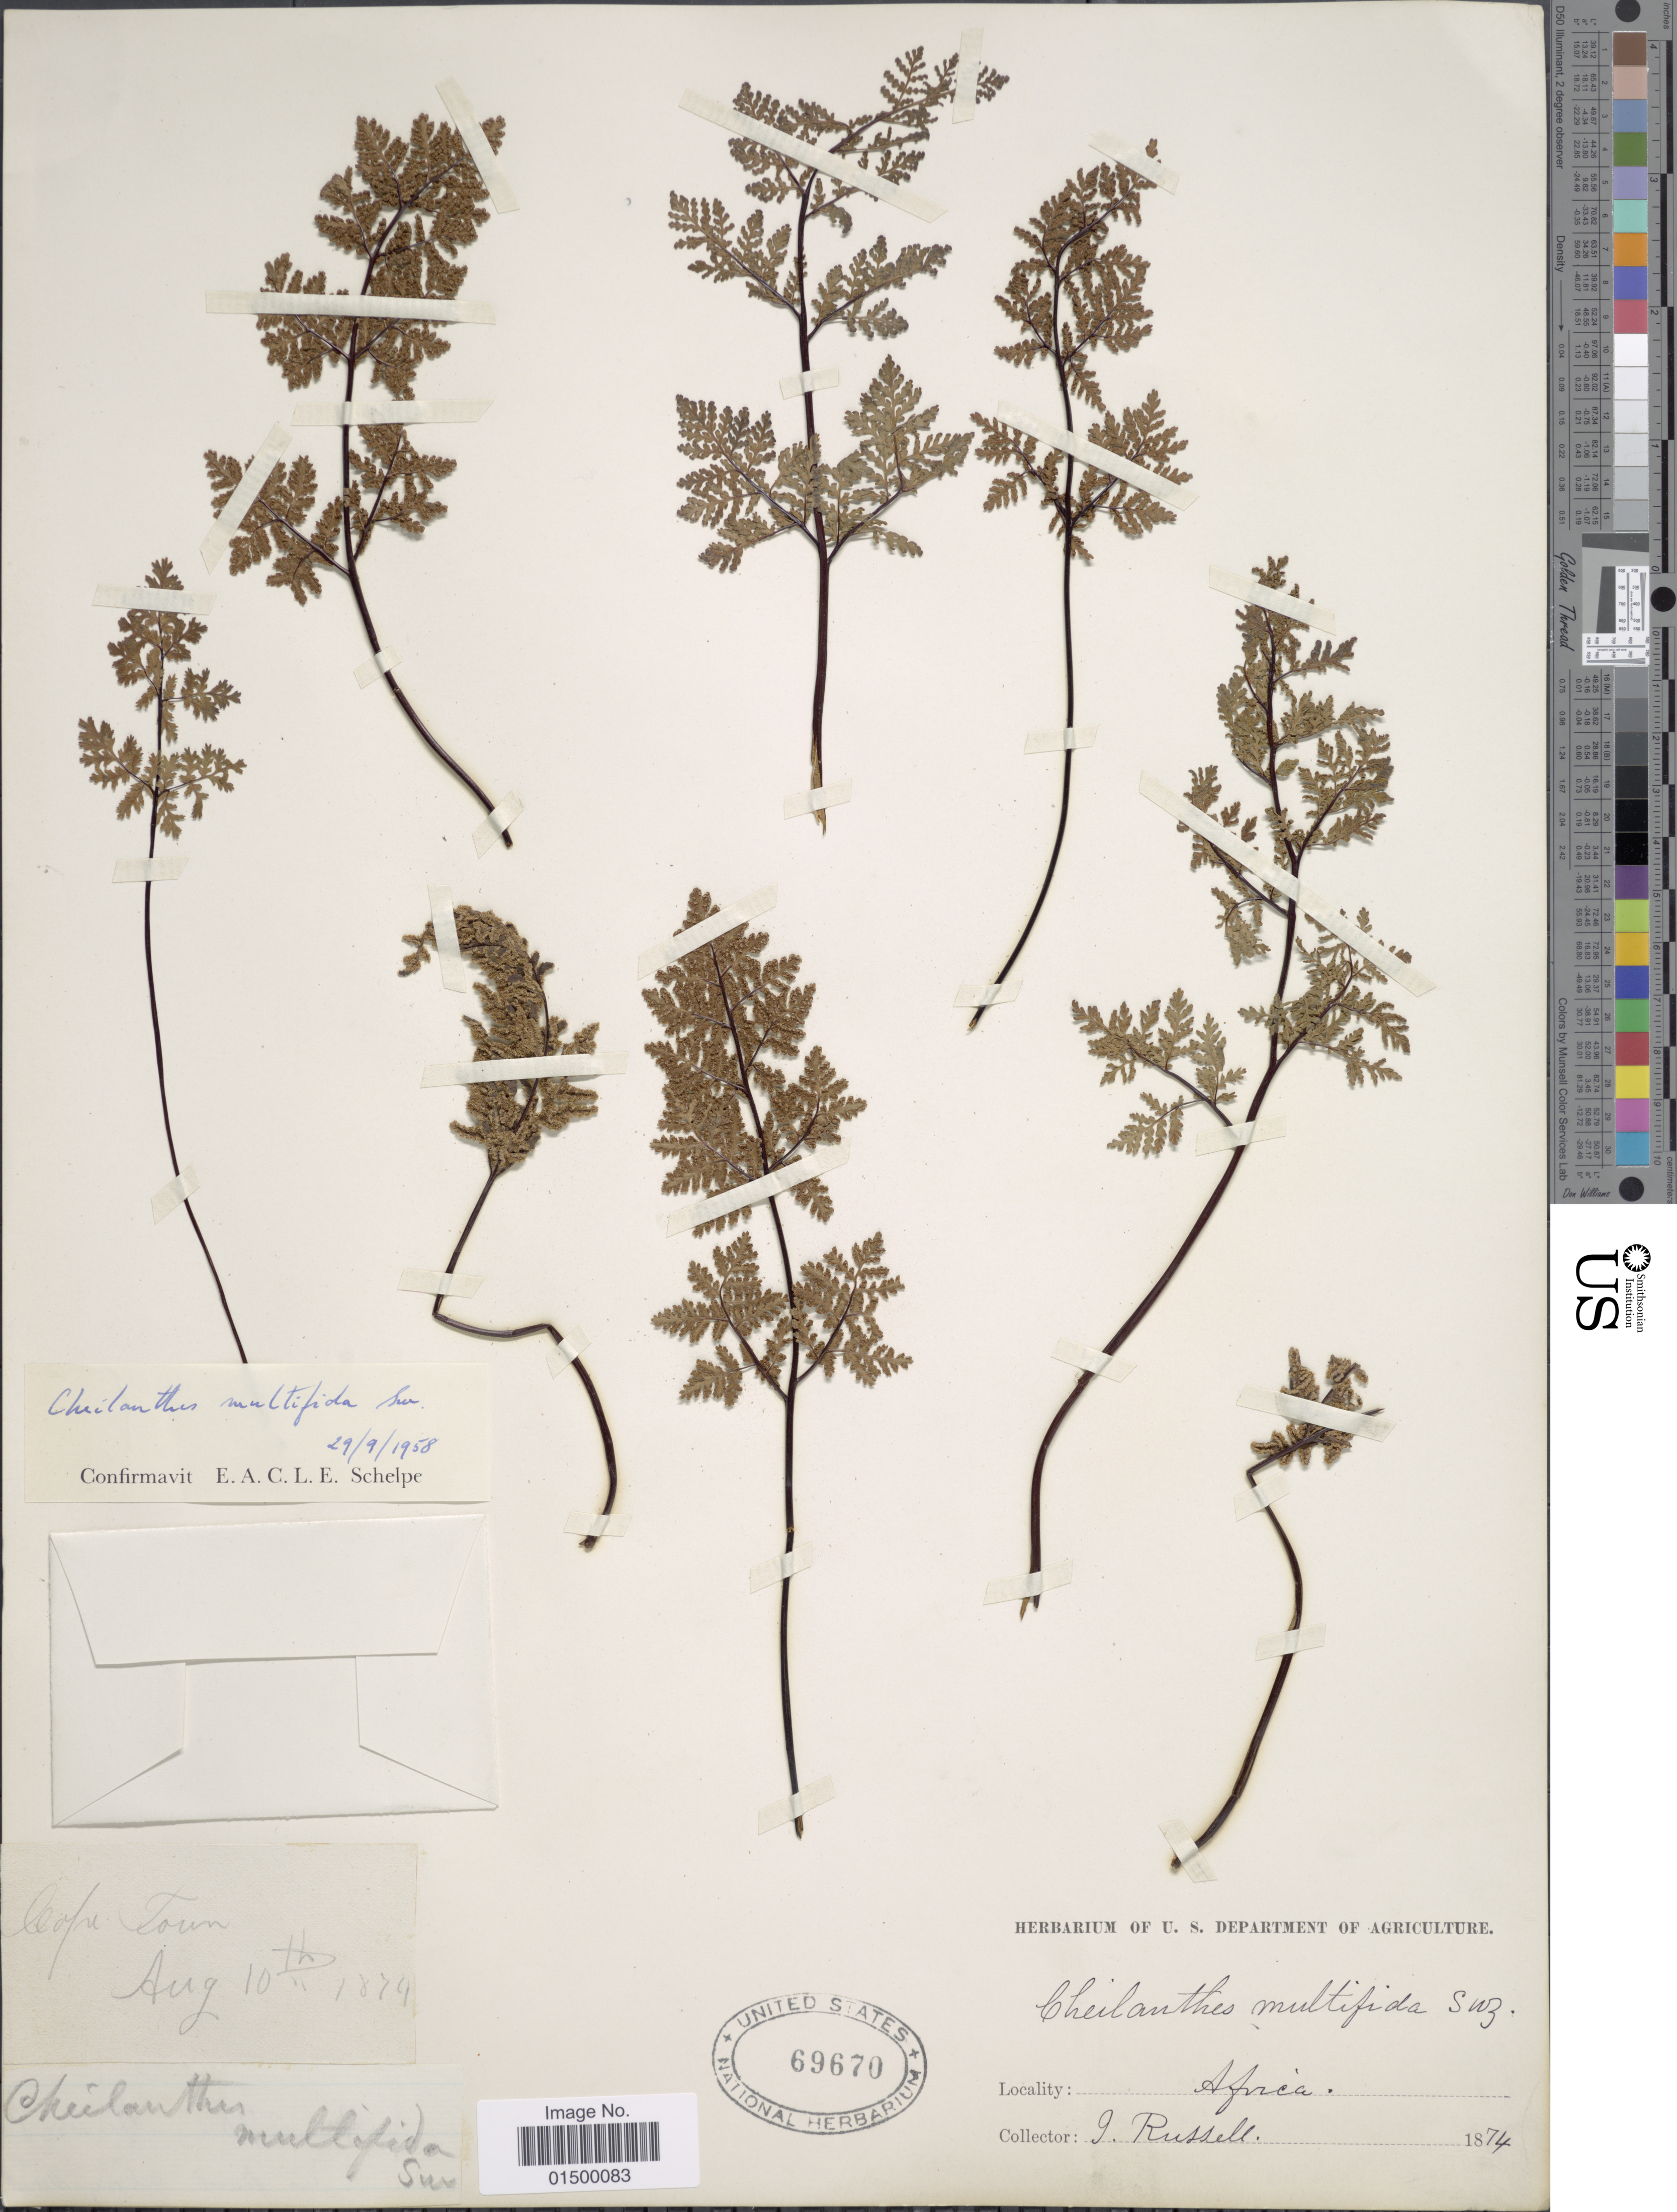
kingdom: Plantae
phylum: Tracheophyta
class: Polypodiopsida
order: Polypodiales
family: Pteridaceae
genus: Cheilanthes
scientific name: Cheilanthes multifida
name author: Sw.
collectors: J. Russel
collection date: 1874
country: South Africa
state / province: Western Cape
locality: Africa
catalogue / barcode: US 69670